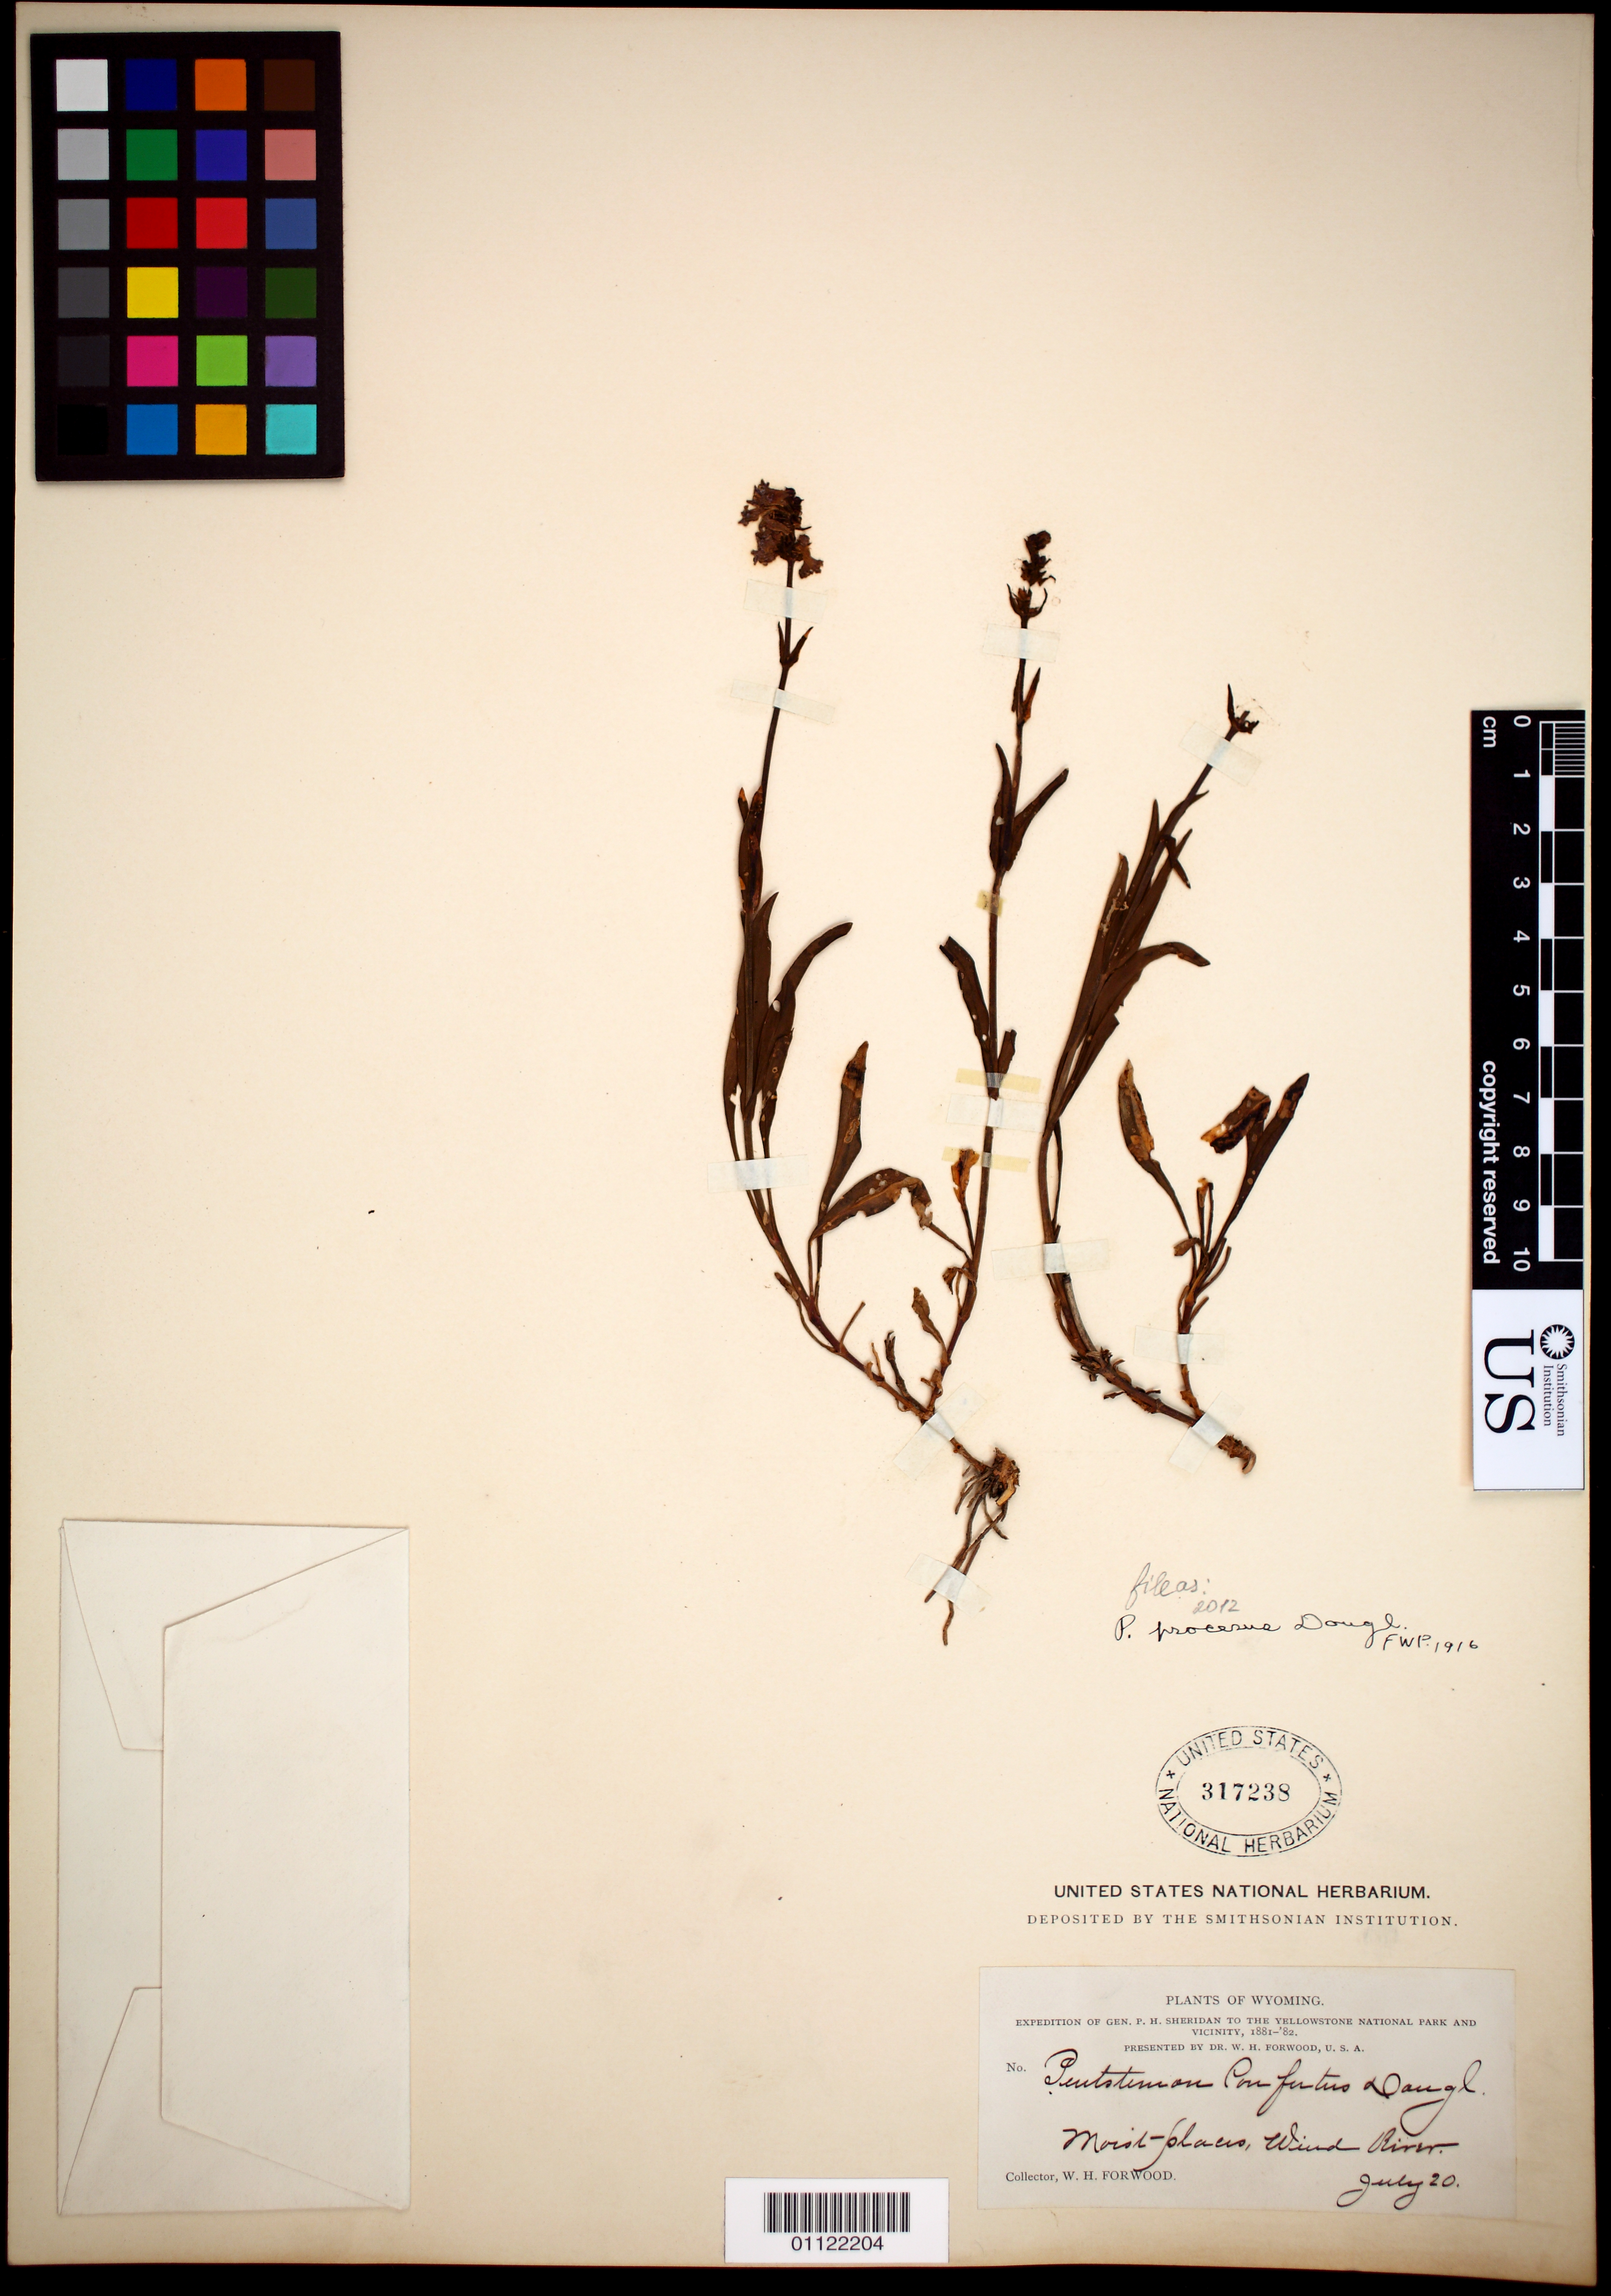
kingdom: Plantae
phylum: Tracheophyta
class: Magnoliopsida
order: Lamiales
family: Plantaginaceae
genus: Penstemon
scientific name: Penstemon procerus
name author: Douglas ex Graham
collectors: W. Forwood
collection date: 1881-07-20 or 1882-07-20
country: United States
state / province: Wyoming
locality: Wind River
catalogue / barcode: US 317238